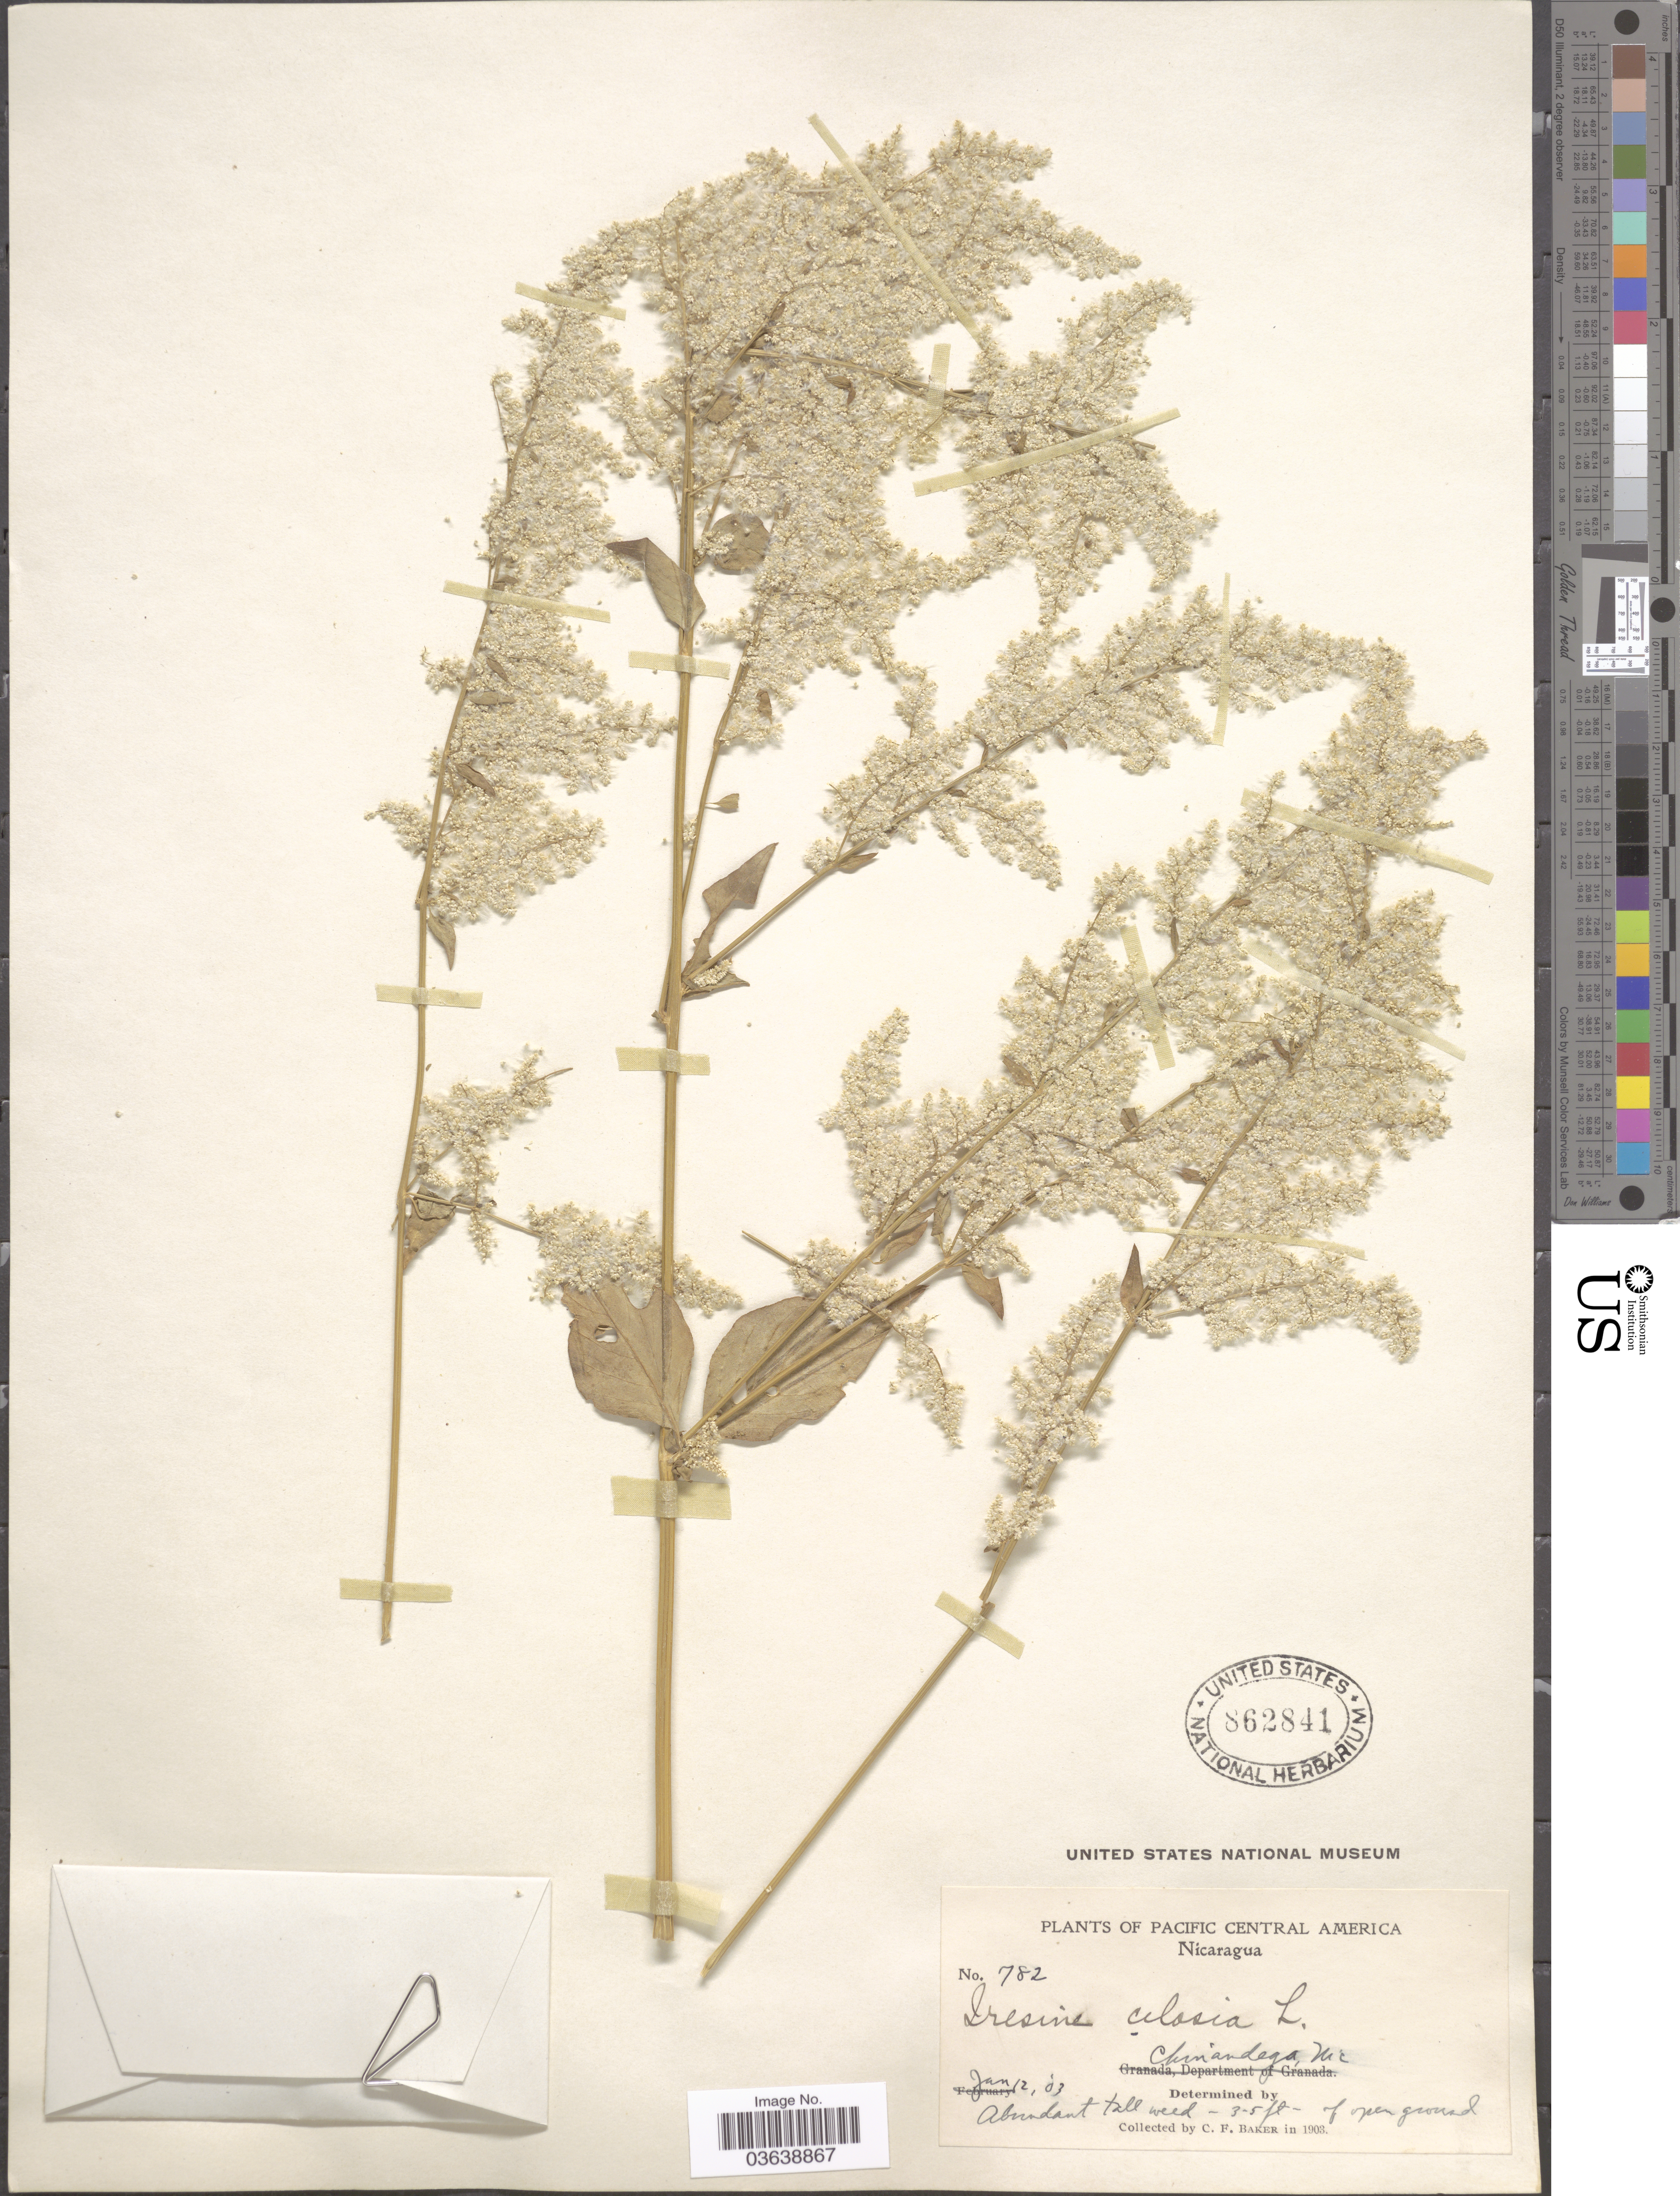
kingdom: Plantae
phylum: Tracheophyta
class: Magnoliopsida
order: Caryophyllales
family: Amaranthaceae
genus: Iresine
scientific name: Iresine diffusa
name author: Humb. & Bonpl. ex Willd.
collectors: C. F. Baker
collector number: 782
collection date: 1903-01-12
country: Nicaragua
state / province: Chinandega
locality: Pacific Central America.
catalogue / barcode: US 862841